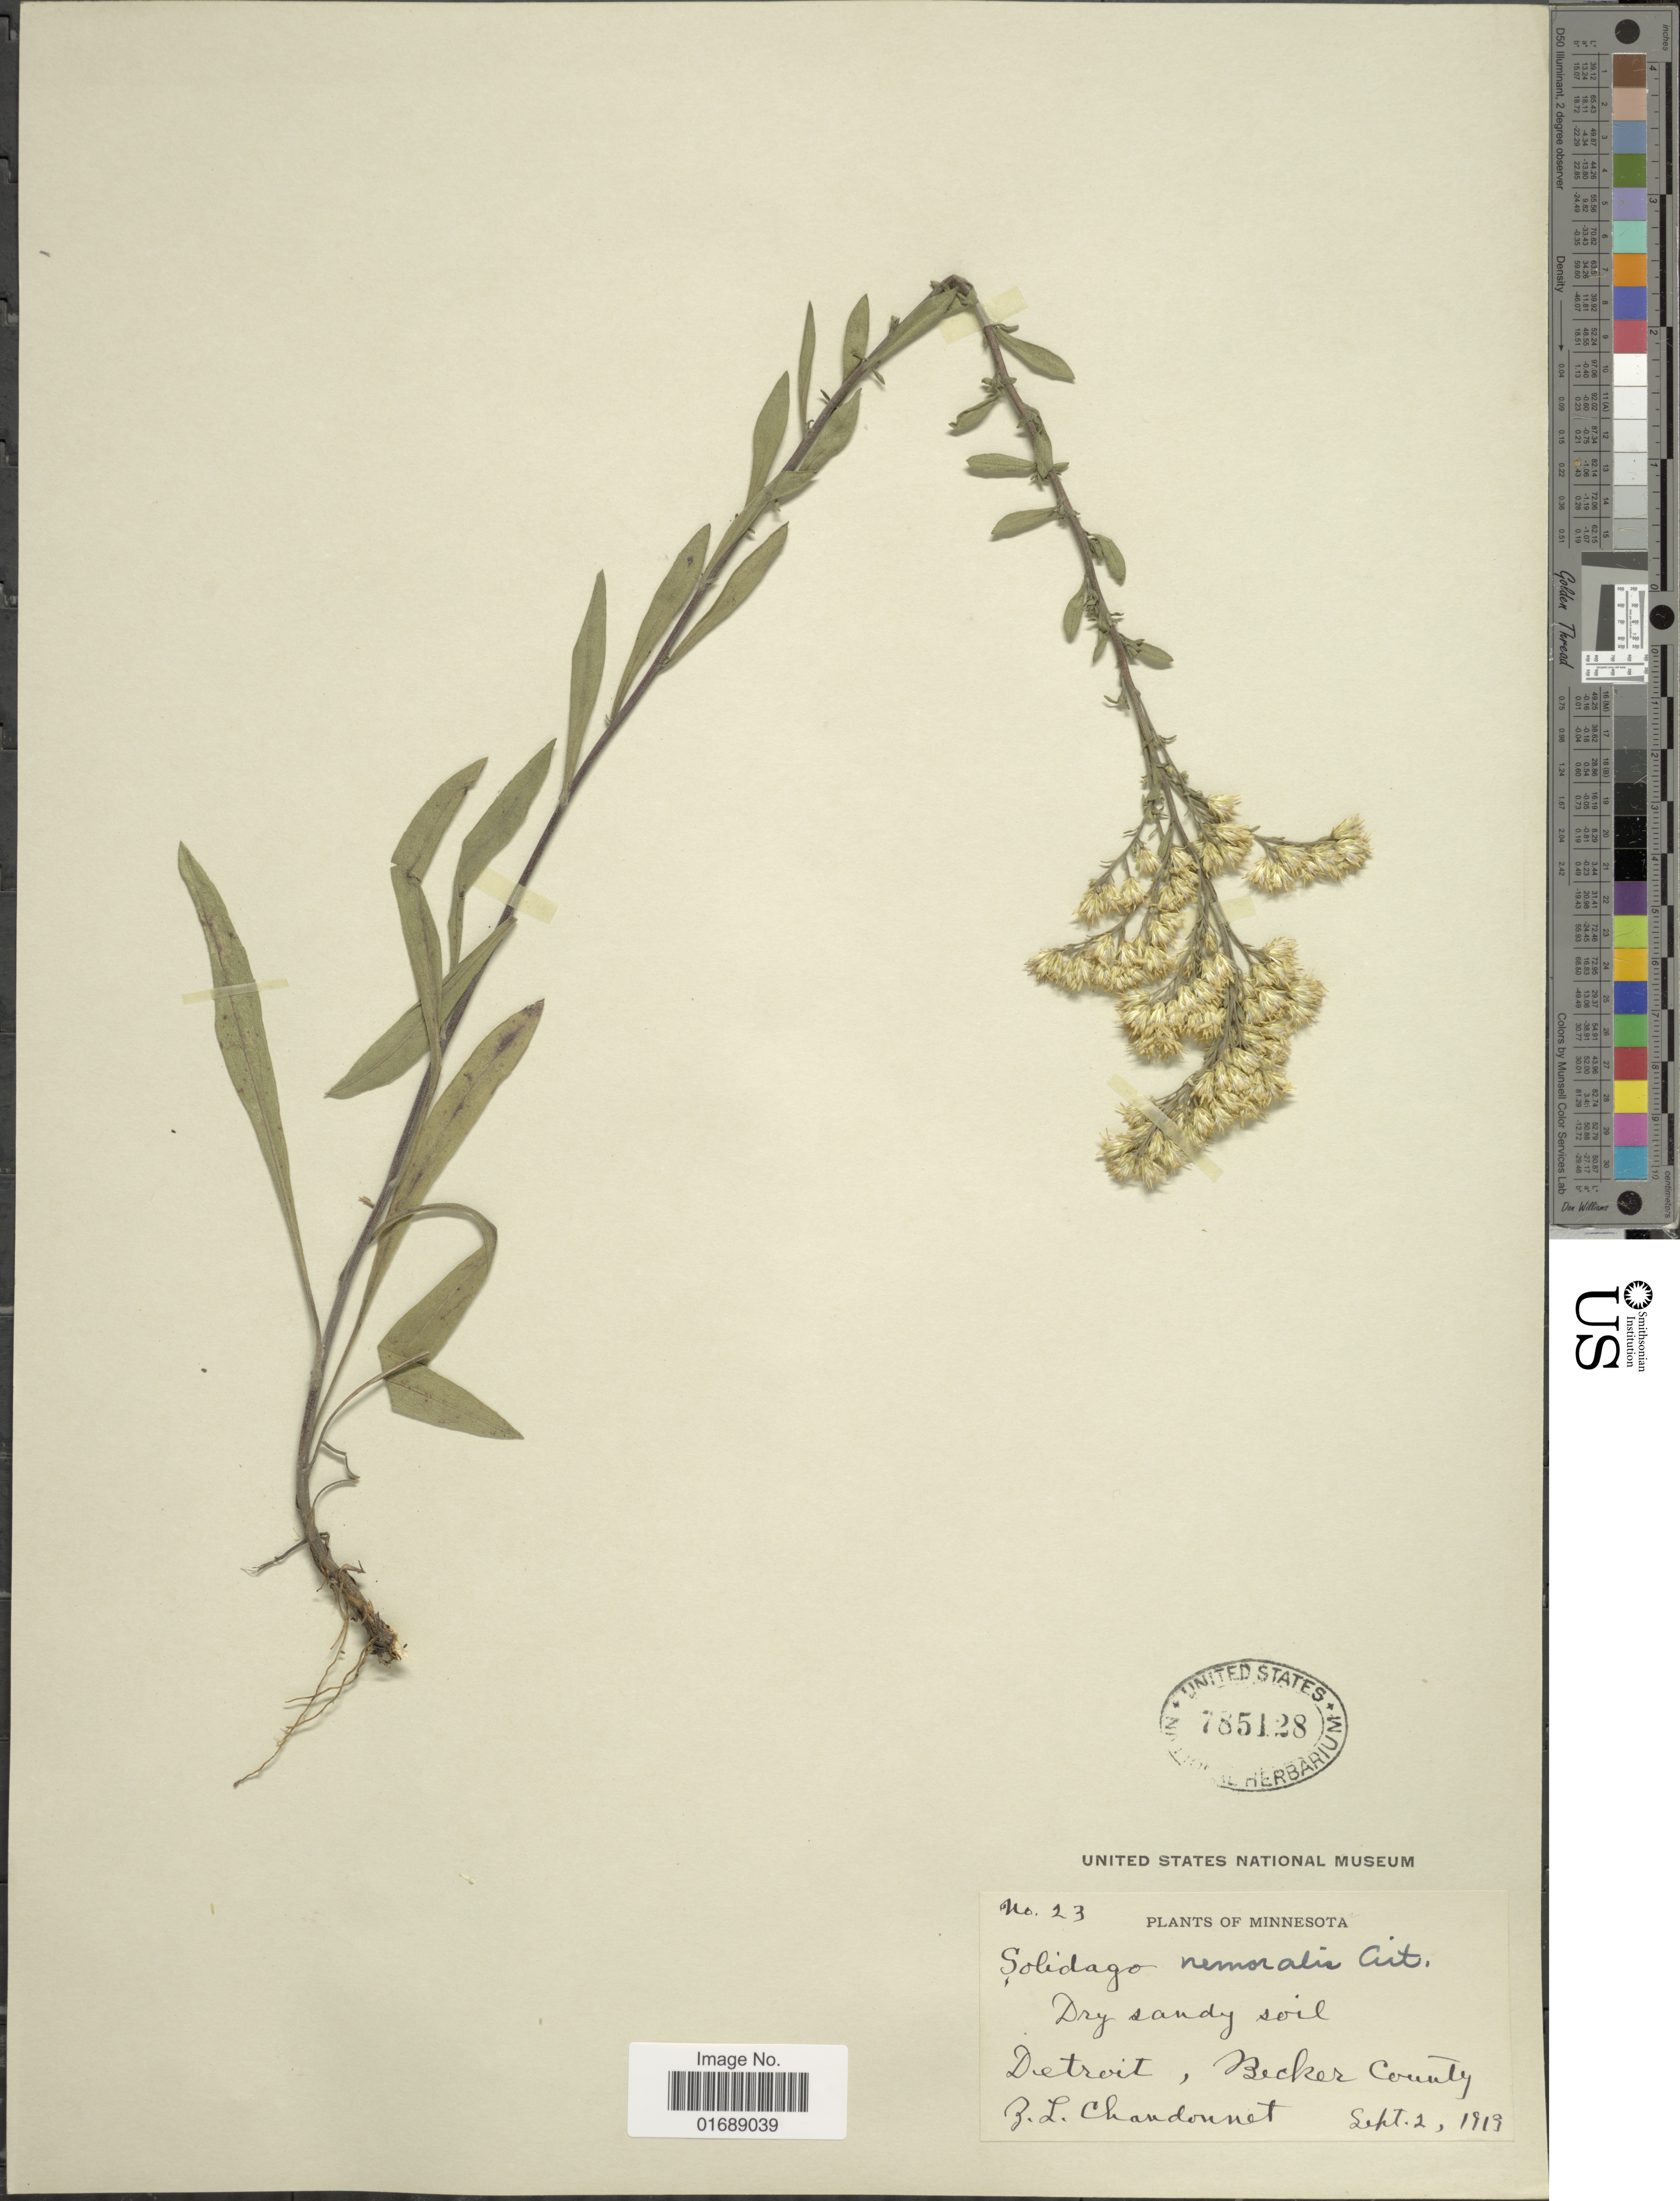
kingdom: Plantae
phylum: Tracheophyta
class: Magnoliopsida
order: Asterales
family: Asteraceae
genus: Solidago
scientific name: Solidago nemoralis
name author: Aiton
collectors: Z. Chandonnet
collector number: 23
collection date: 1919-09-02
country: United States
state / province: Minnesota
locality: Detroit, Becker County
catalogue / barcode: US 785128